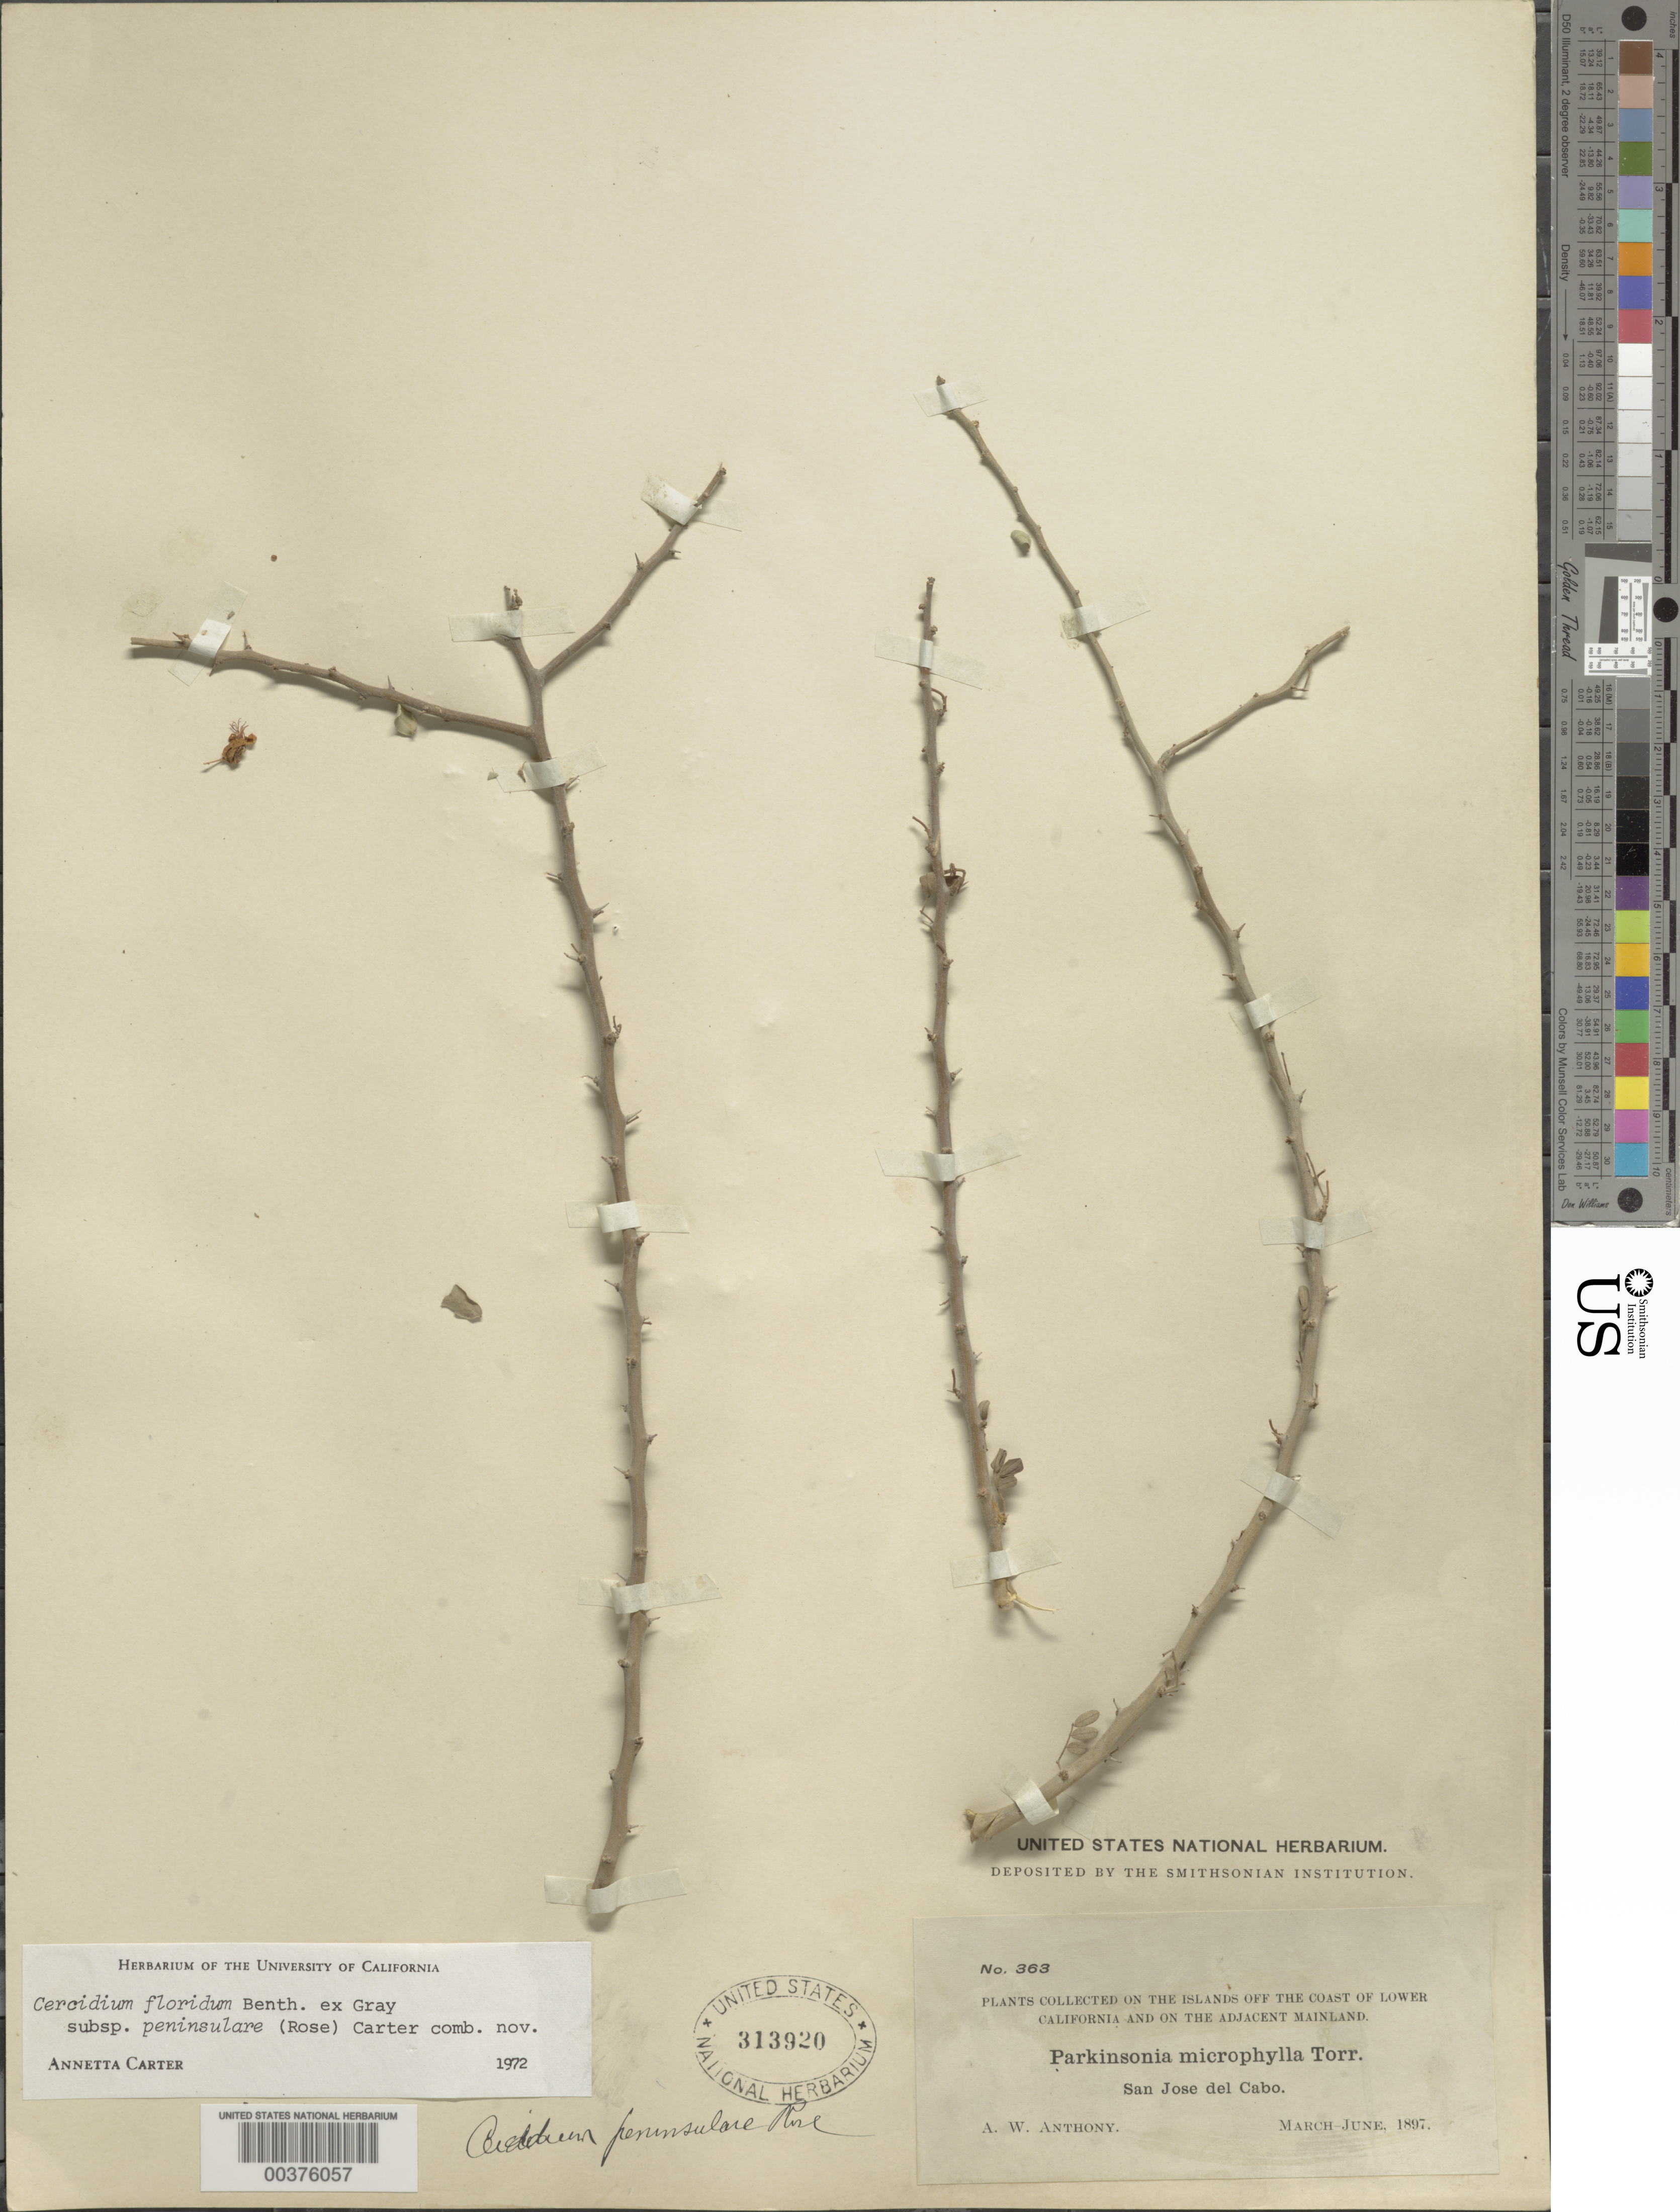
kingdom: Plantae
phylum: Tracheophyta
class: Magnoliopsida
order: Fabales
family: Fabaceae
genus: Parkinsonia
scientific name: Parkinsonia florida subsp. peninsulare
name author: (Rose) J.E. Hawkins & Felger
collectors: A. W. Anthony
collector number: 363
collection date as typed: Mar 1897 to -- Jun 1897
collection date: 1897-03/1897-06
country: Mexico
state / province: Baja California Sur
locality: San José del Cabo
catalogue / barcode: US 313920